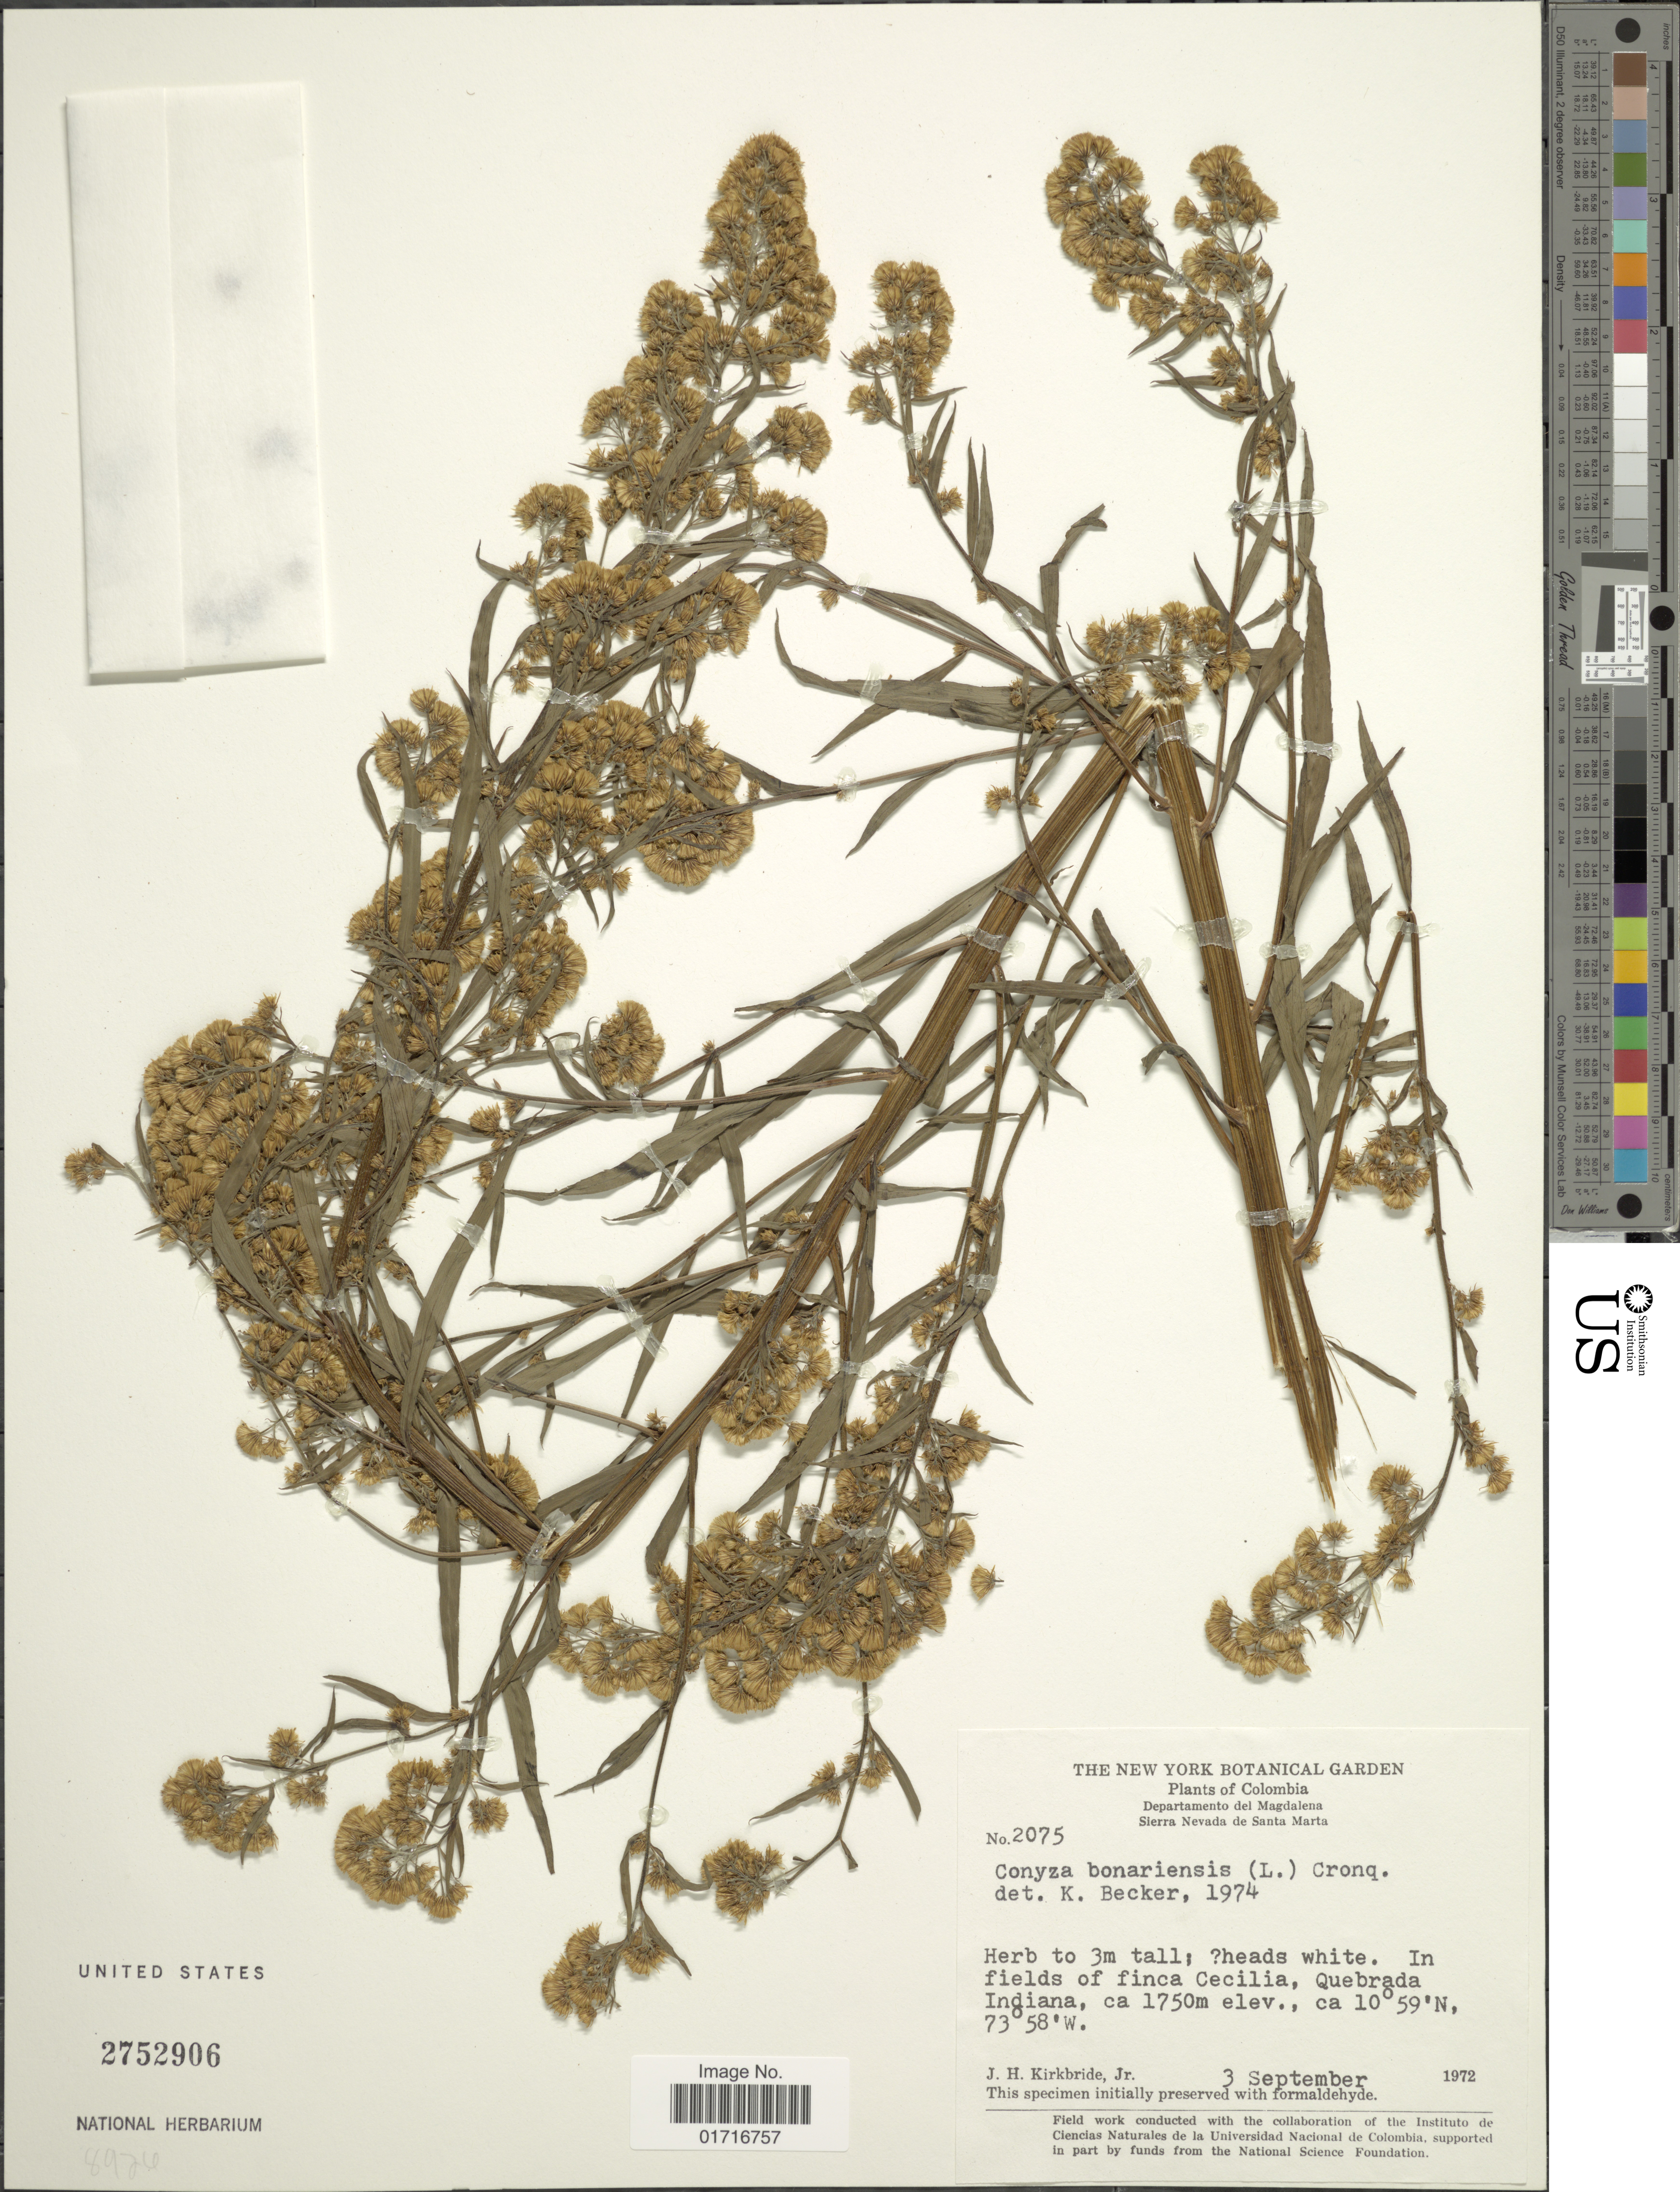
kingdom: Plantae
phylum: Tracheophyta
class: Magnoliopsida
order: Asterales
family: Asteraceae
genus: Conyza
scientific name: Conyza bonariensis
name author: (L.) Cronq.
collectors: J. H. Kirkbride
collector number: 2075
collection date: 1972-09-03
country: Colombia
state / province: Magdalena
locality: Departamento del Magdalena, Sierra Nevada de Santa Maria. in fields of finca Cecillia, Quebrada Indiana.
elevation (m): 1750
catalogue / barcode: US 2752906